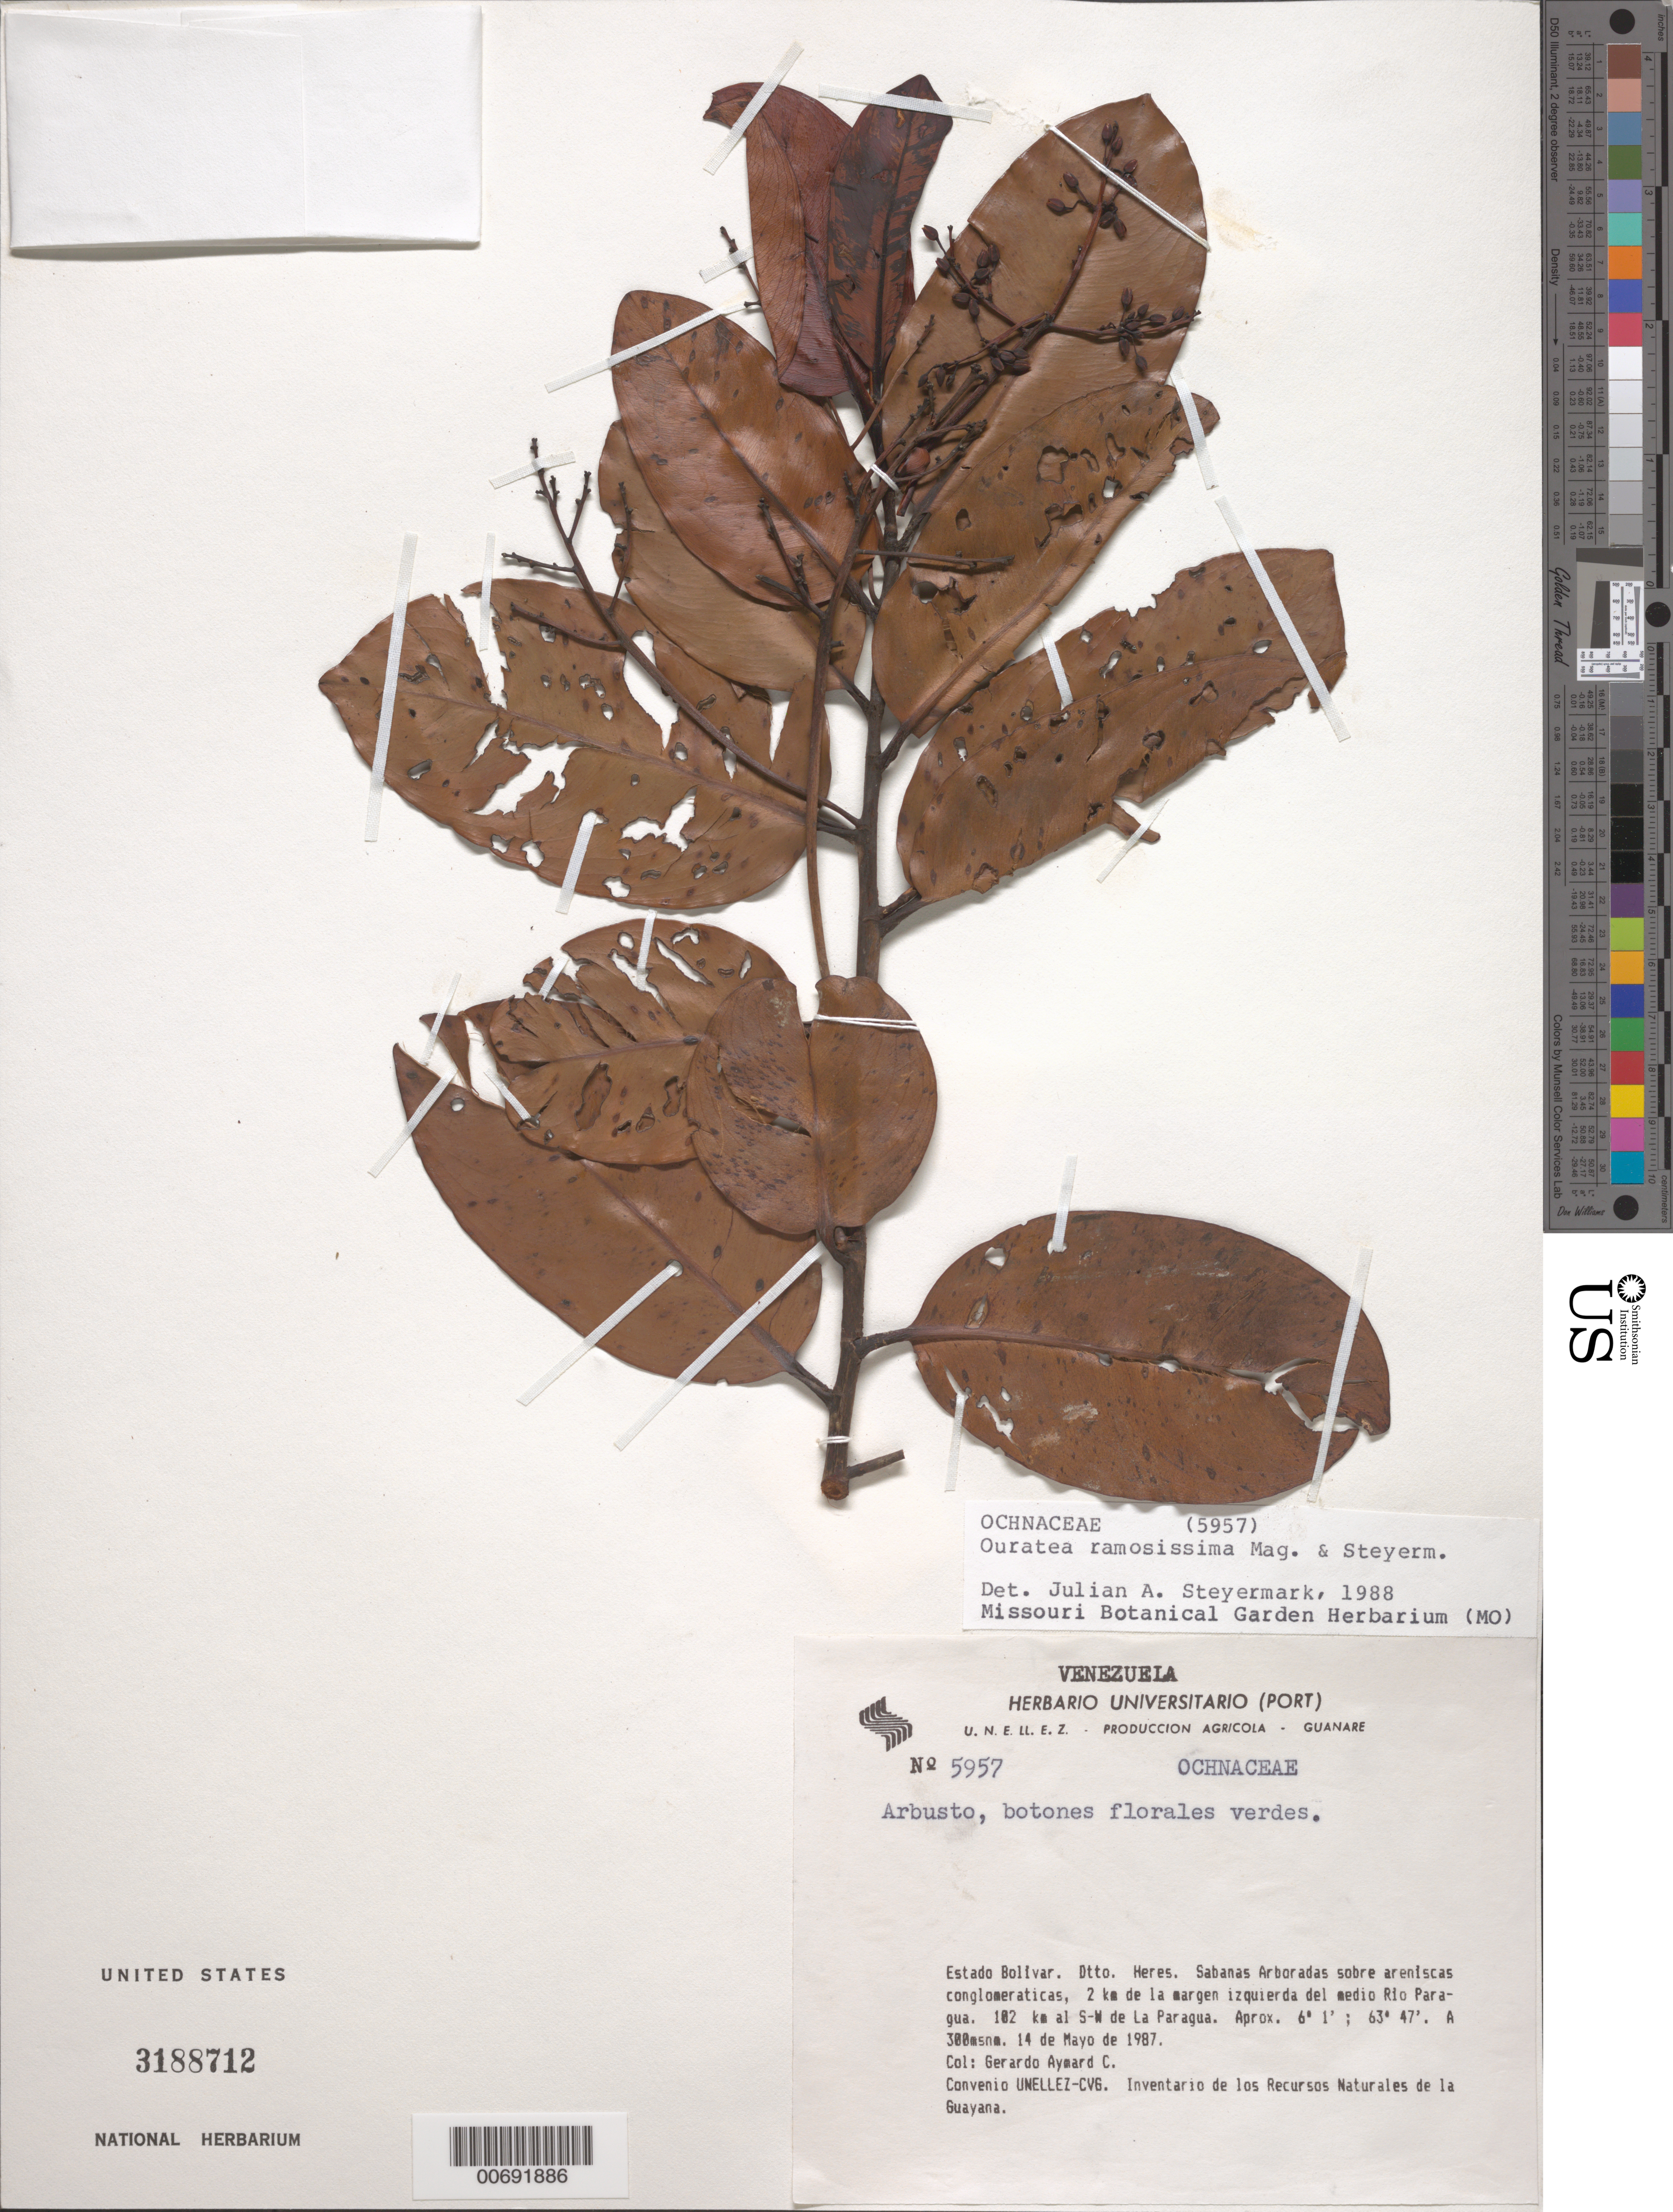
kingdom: Plantae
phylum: Tracheophyta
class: Magnoliopsida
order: Malpighiales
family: Ochnaceae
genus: Ouratea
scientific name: Ouratea ramosissima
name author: Maguire & Steyerm.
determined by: Steyermark, Julian A., (VEN)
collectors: G. A. Aymard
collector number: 5957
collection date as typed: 14-May-87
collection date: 1987-05-14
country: Venezuela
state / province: Bolívar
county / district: Heres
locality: Río Paragua, 102 km SW of La Paragua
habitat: Savannas on sandstone formations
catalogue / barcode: US 3188712